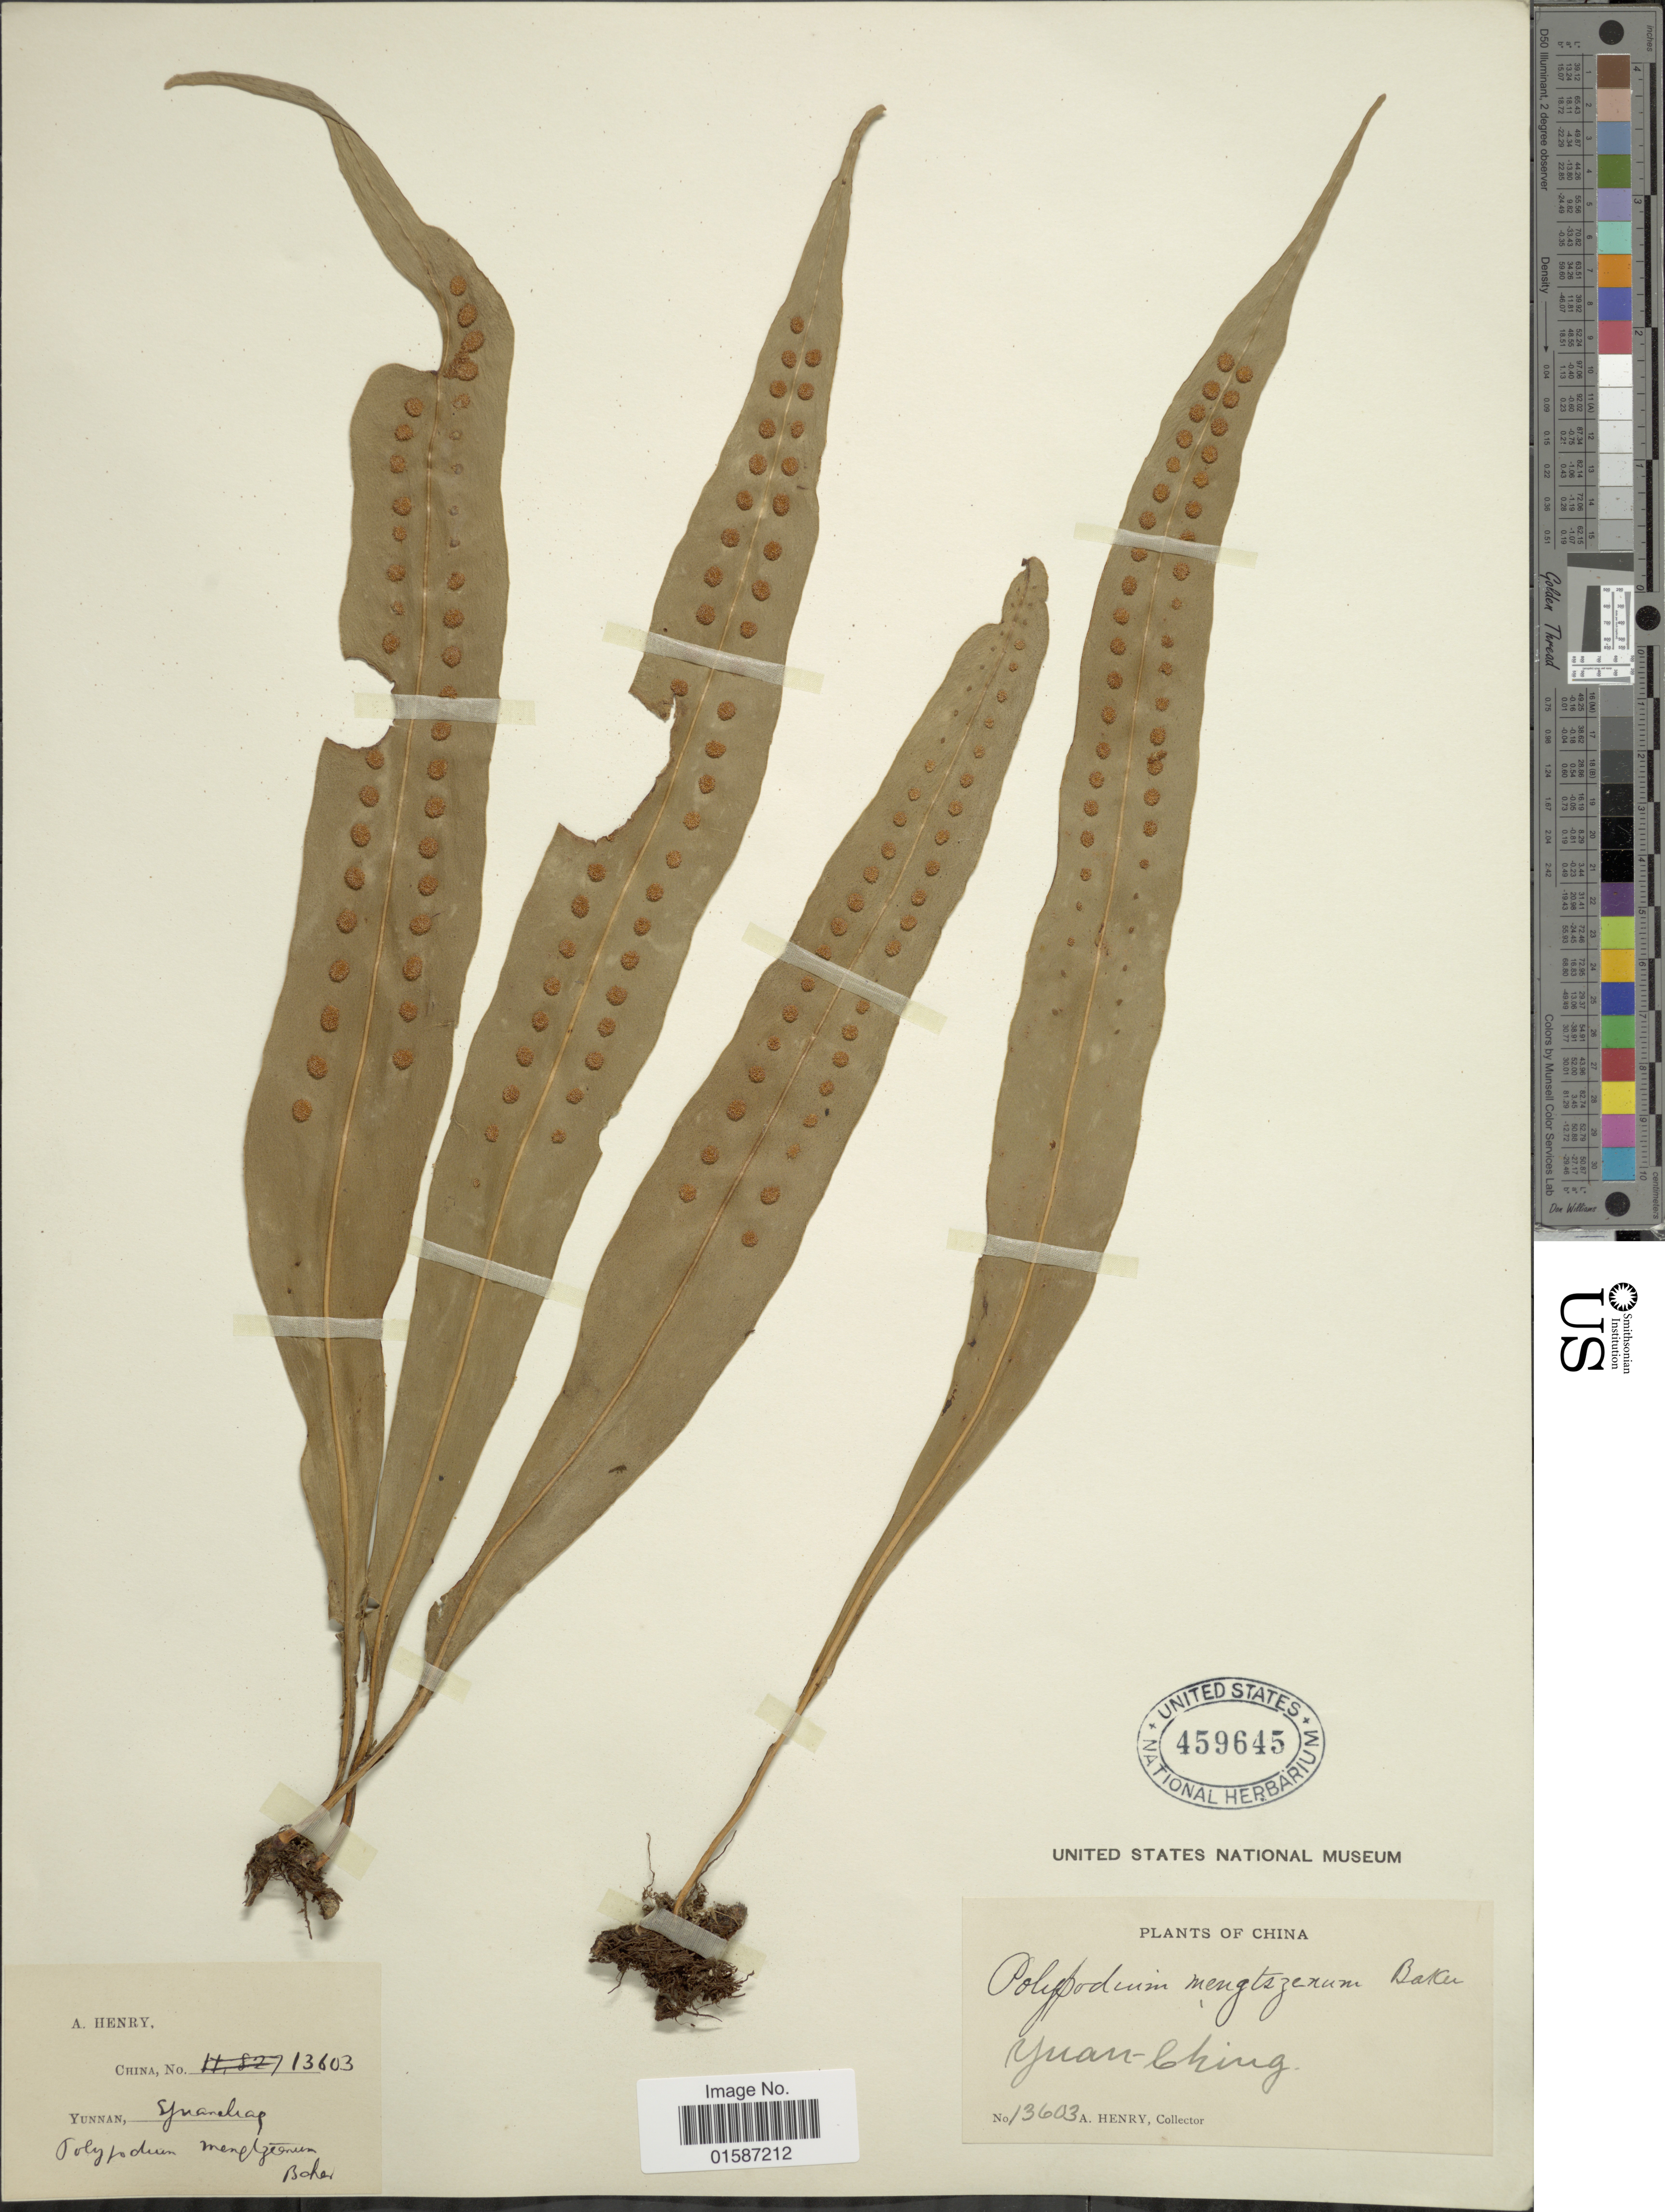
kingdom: Plantae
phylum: Tracheophyta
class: Polypodiopsida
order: Polypodiales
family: Polypodiaceae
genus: Neolepisorus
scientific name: Neolepisorus fortunei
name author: (T. Moore) Li S. Wang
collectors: A. Henry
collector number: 13603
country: China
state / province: Yunnan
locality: Yunnan, Yuan-ghing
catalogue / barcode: US 459645